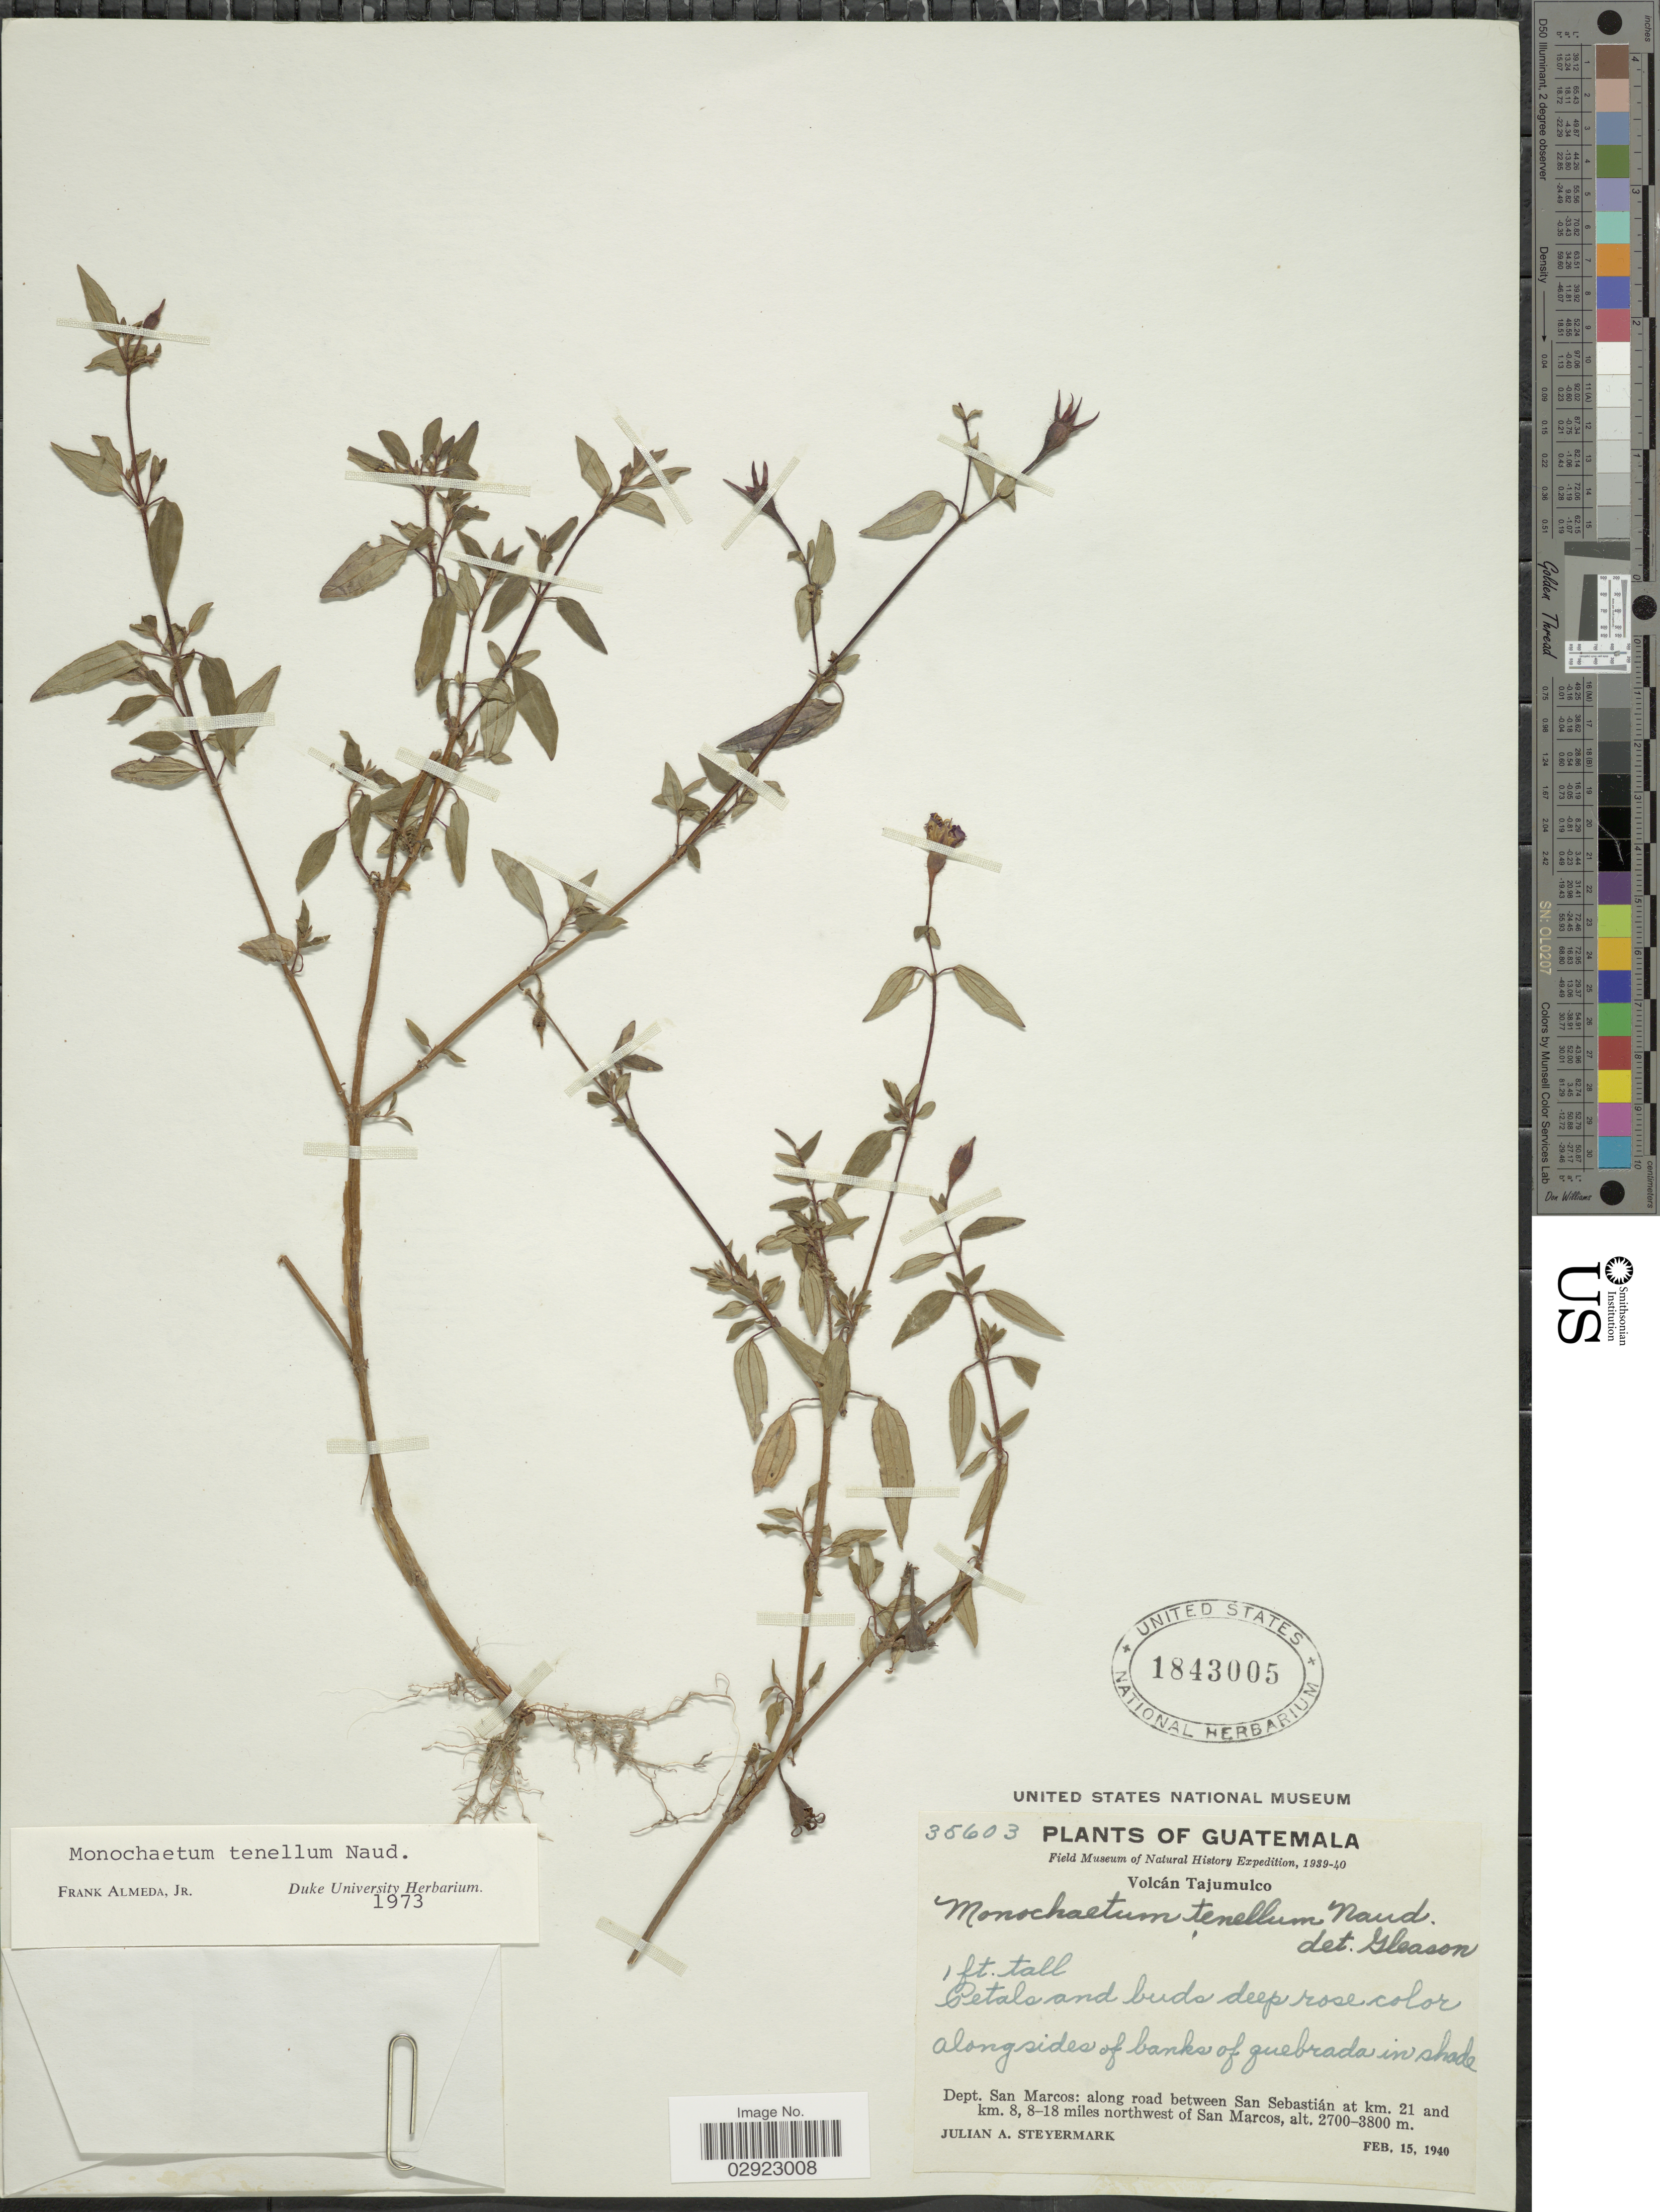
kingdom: Plantae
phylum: Tracheophyta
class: Magnoliopsida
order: Myrtales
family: Melastomataceae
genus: Monochaetum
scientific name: Monochaetum tenellum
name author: Naudin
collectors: J. Steyermark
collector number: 35603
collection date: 1940-02-15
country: Guatemala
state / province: San Marcos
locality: Volcán Tajumulco. Dept. San Marcos: along road between San Sebastián at km. 21 and km. 8, 8-18 miles northwest of San Marcos.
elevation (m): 2700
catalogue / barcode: US 1843005